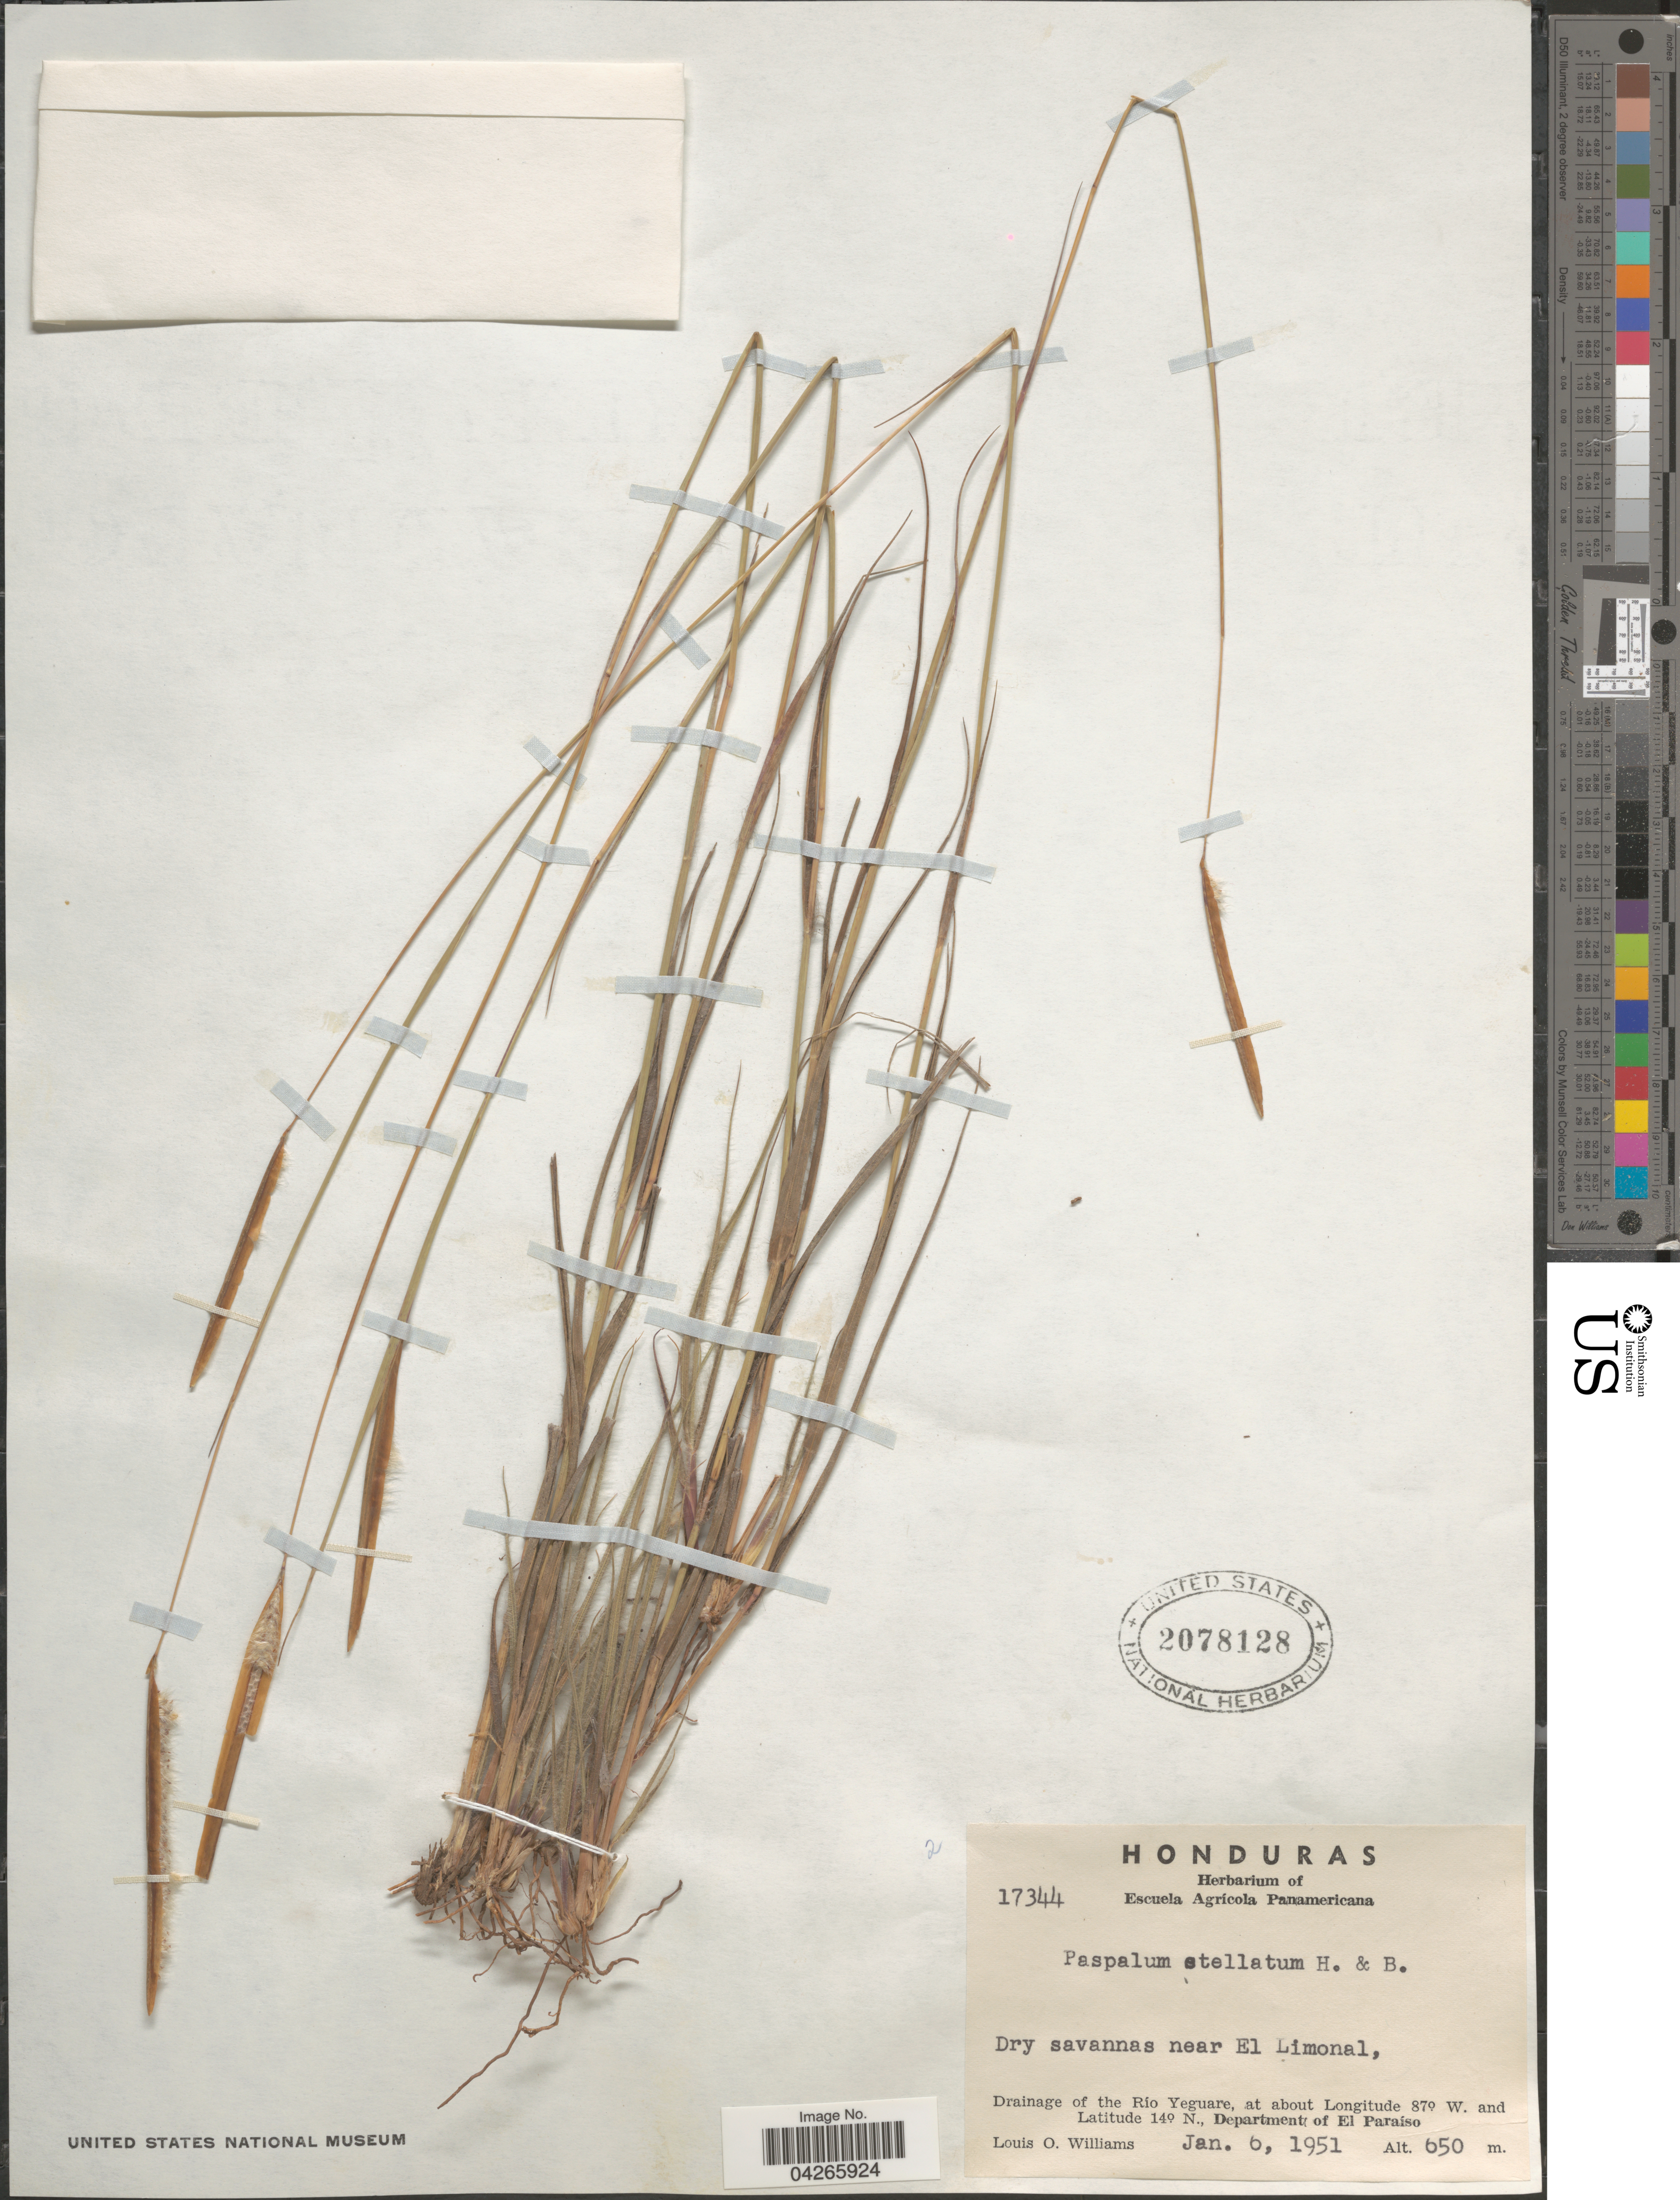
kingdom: Plantae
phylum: Tracheophyta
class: Liliopsida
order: Poales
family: Poaceae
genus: Paspalum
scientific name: Paspalum stellatum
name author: Humb. & Bonpl. ex Flüggé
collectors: L. O. Williams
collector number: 17344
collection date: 1951-01-06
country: Honduras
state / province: El Paraiso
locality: Near El Limonal, Drainage of the Río Yeguare, Department of El Paraíso.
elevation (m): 650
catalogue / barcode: US 2078128